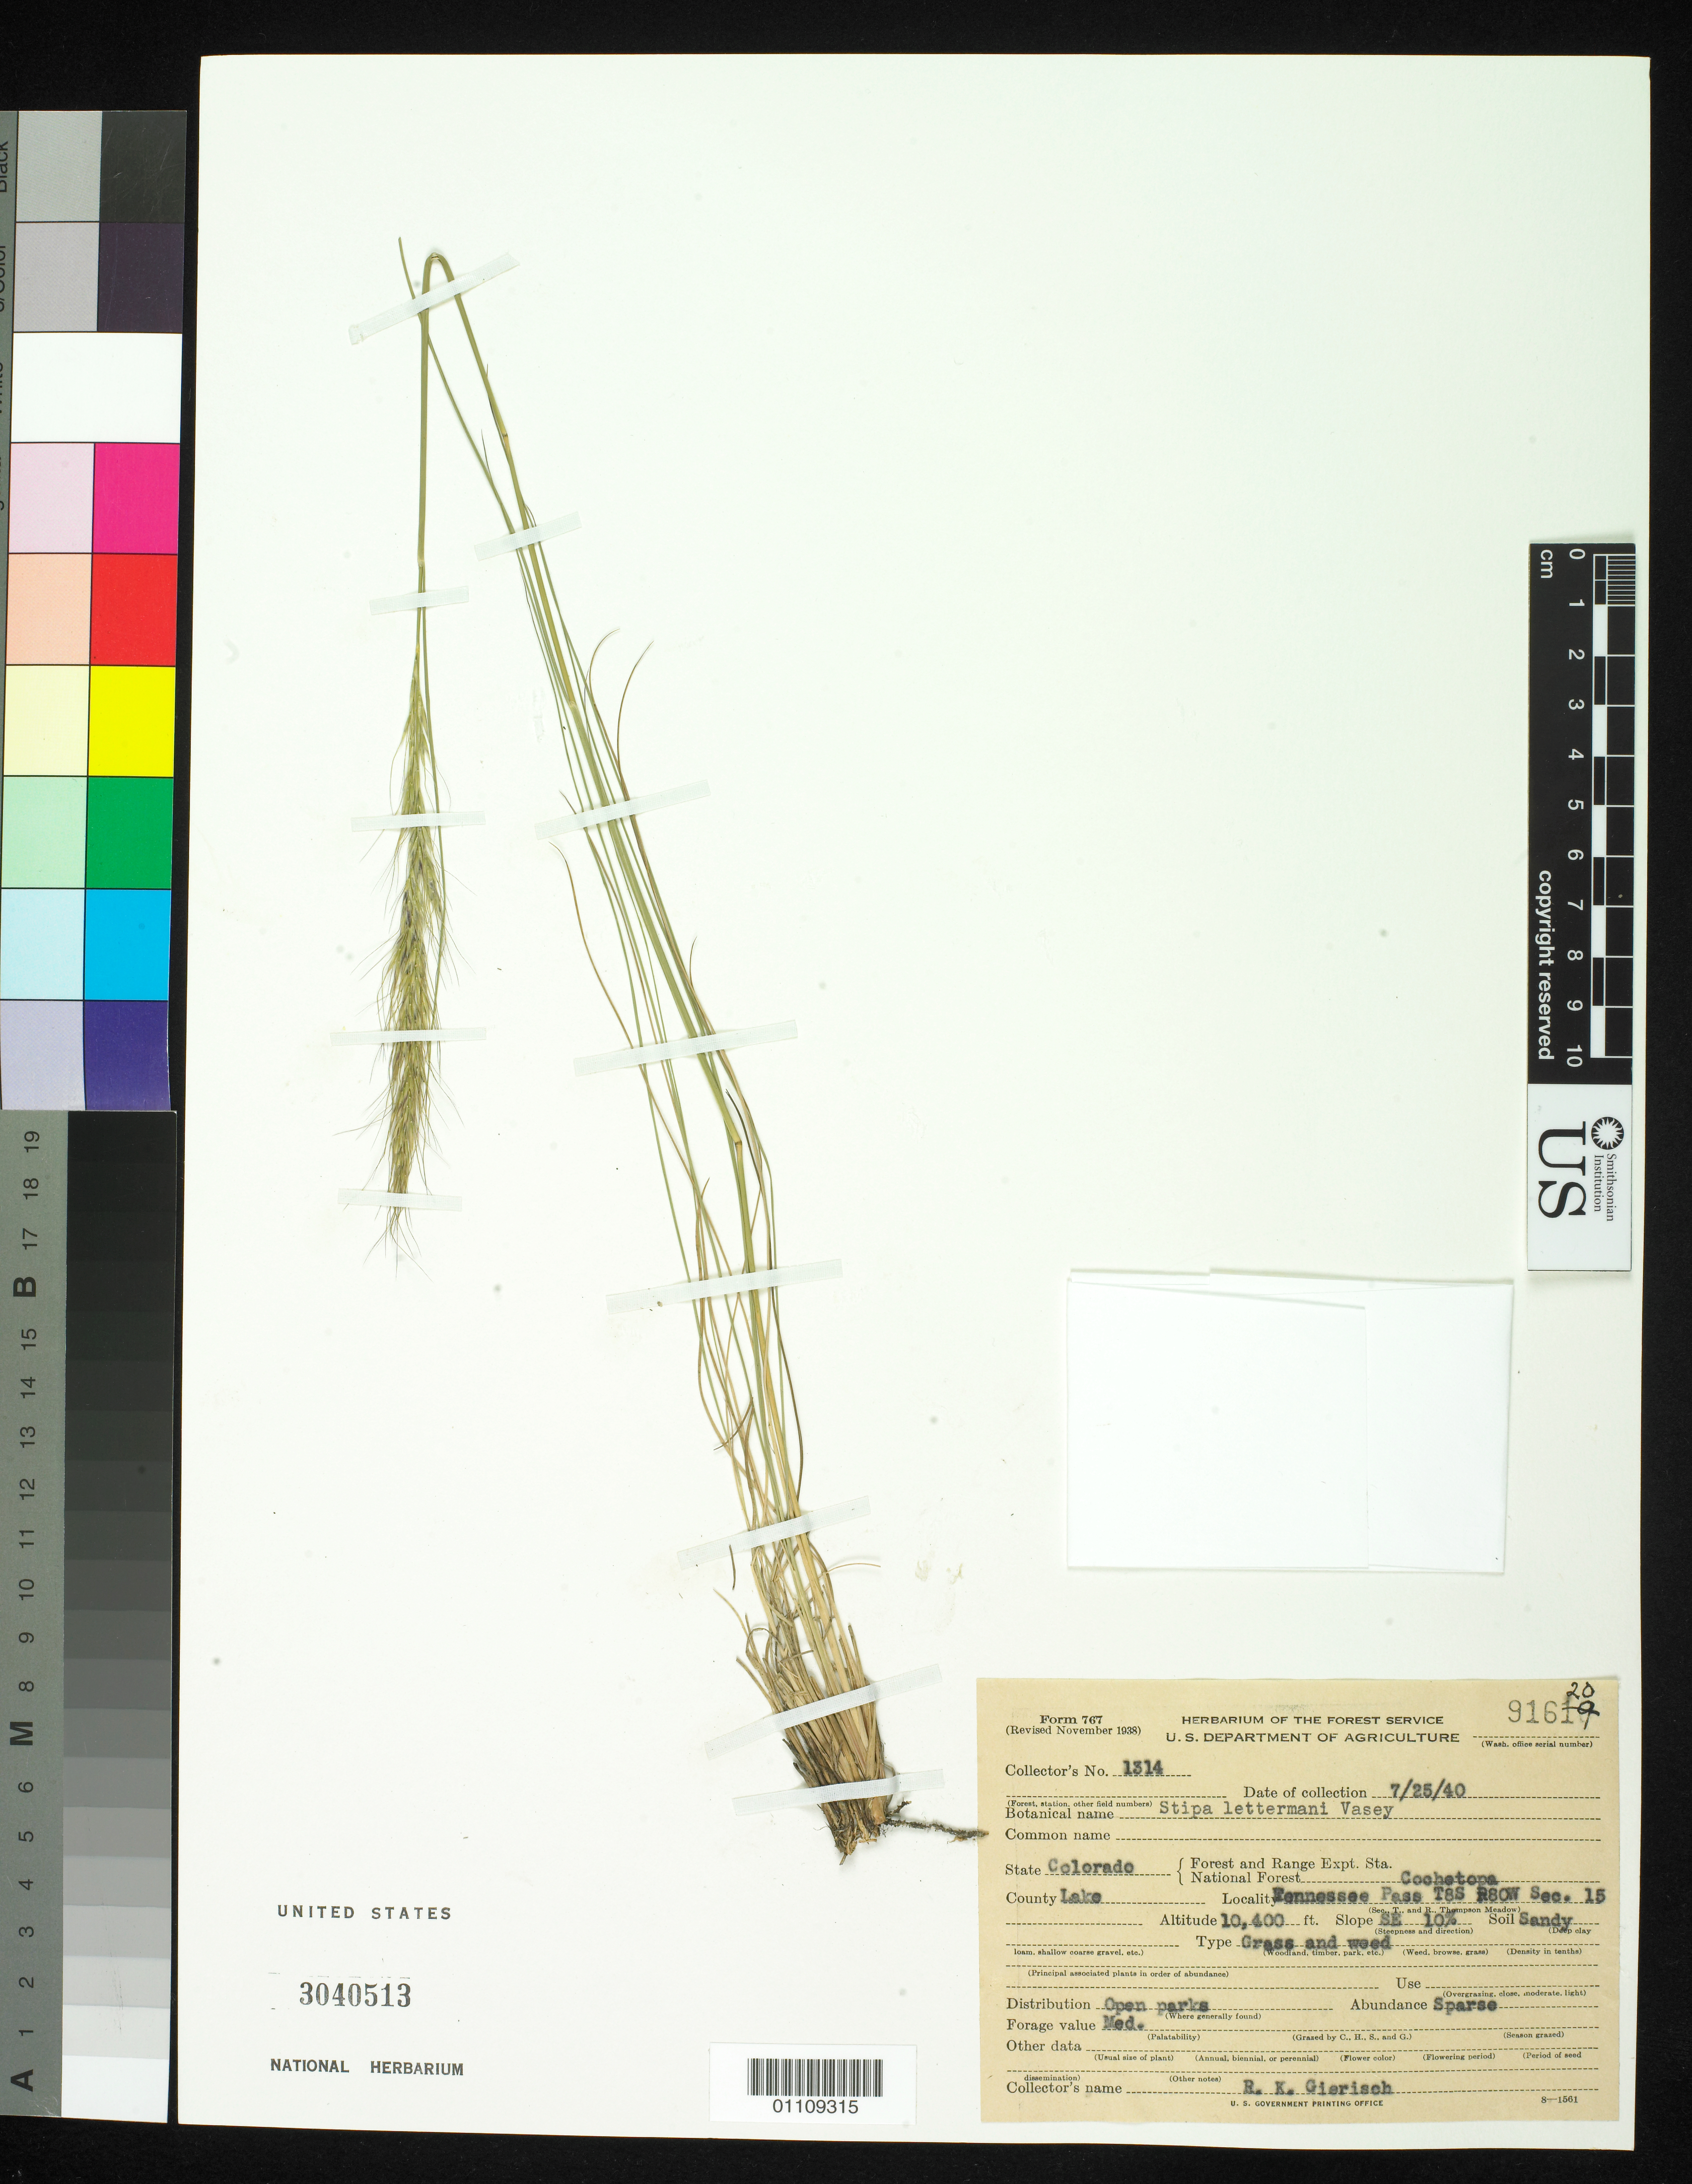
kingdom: Plantae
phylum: Tracheophyta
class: Liliopsida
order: Poales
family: Poaceae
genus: Eriocoma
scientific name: Eriocoma lettermanii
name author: (Vasey) Romasch.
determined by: Poaceae Reorganization Project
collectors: R. Gierisch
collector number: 1314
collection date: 1940-07-25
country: United States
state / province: Colorado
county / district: Lake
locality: Tennessee Pass T8S R80W Sec. 15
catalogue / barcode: US 3040513